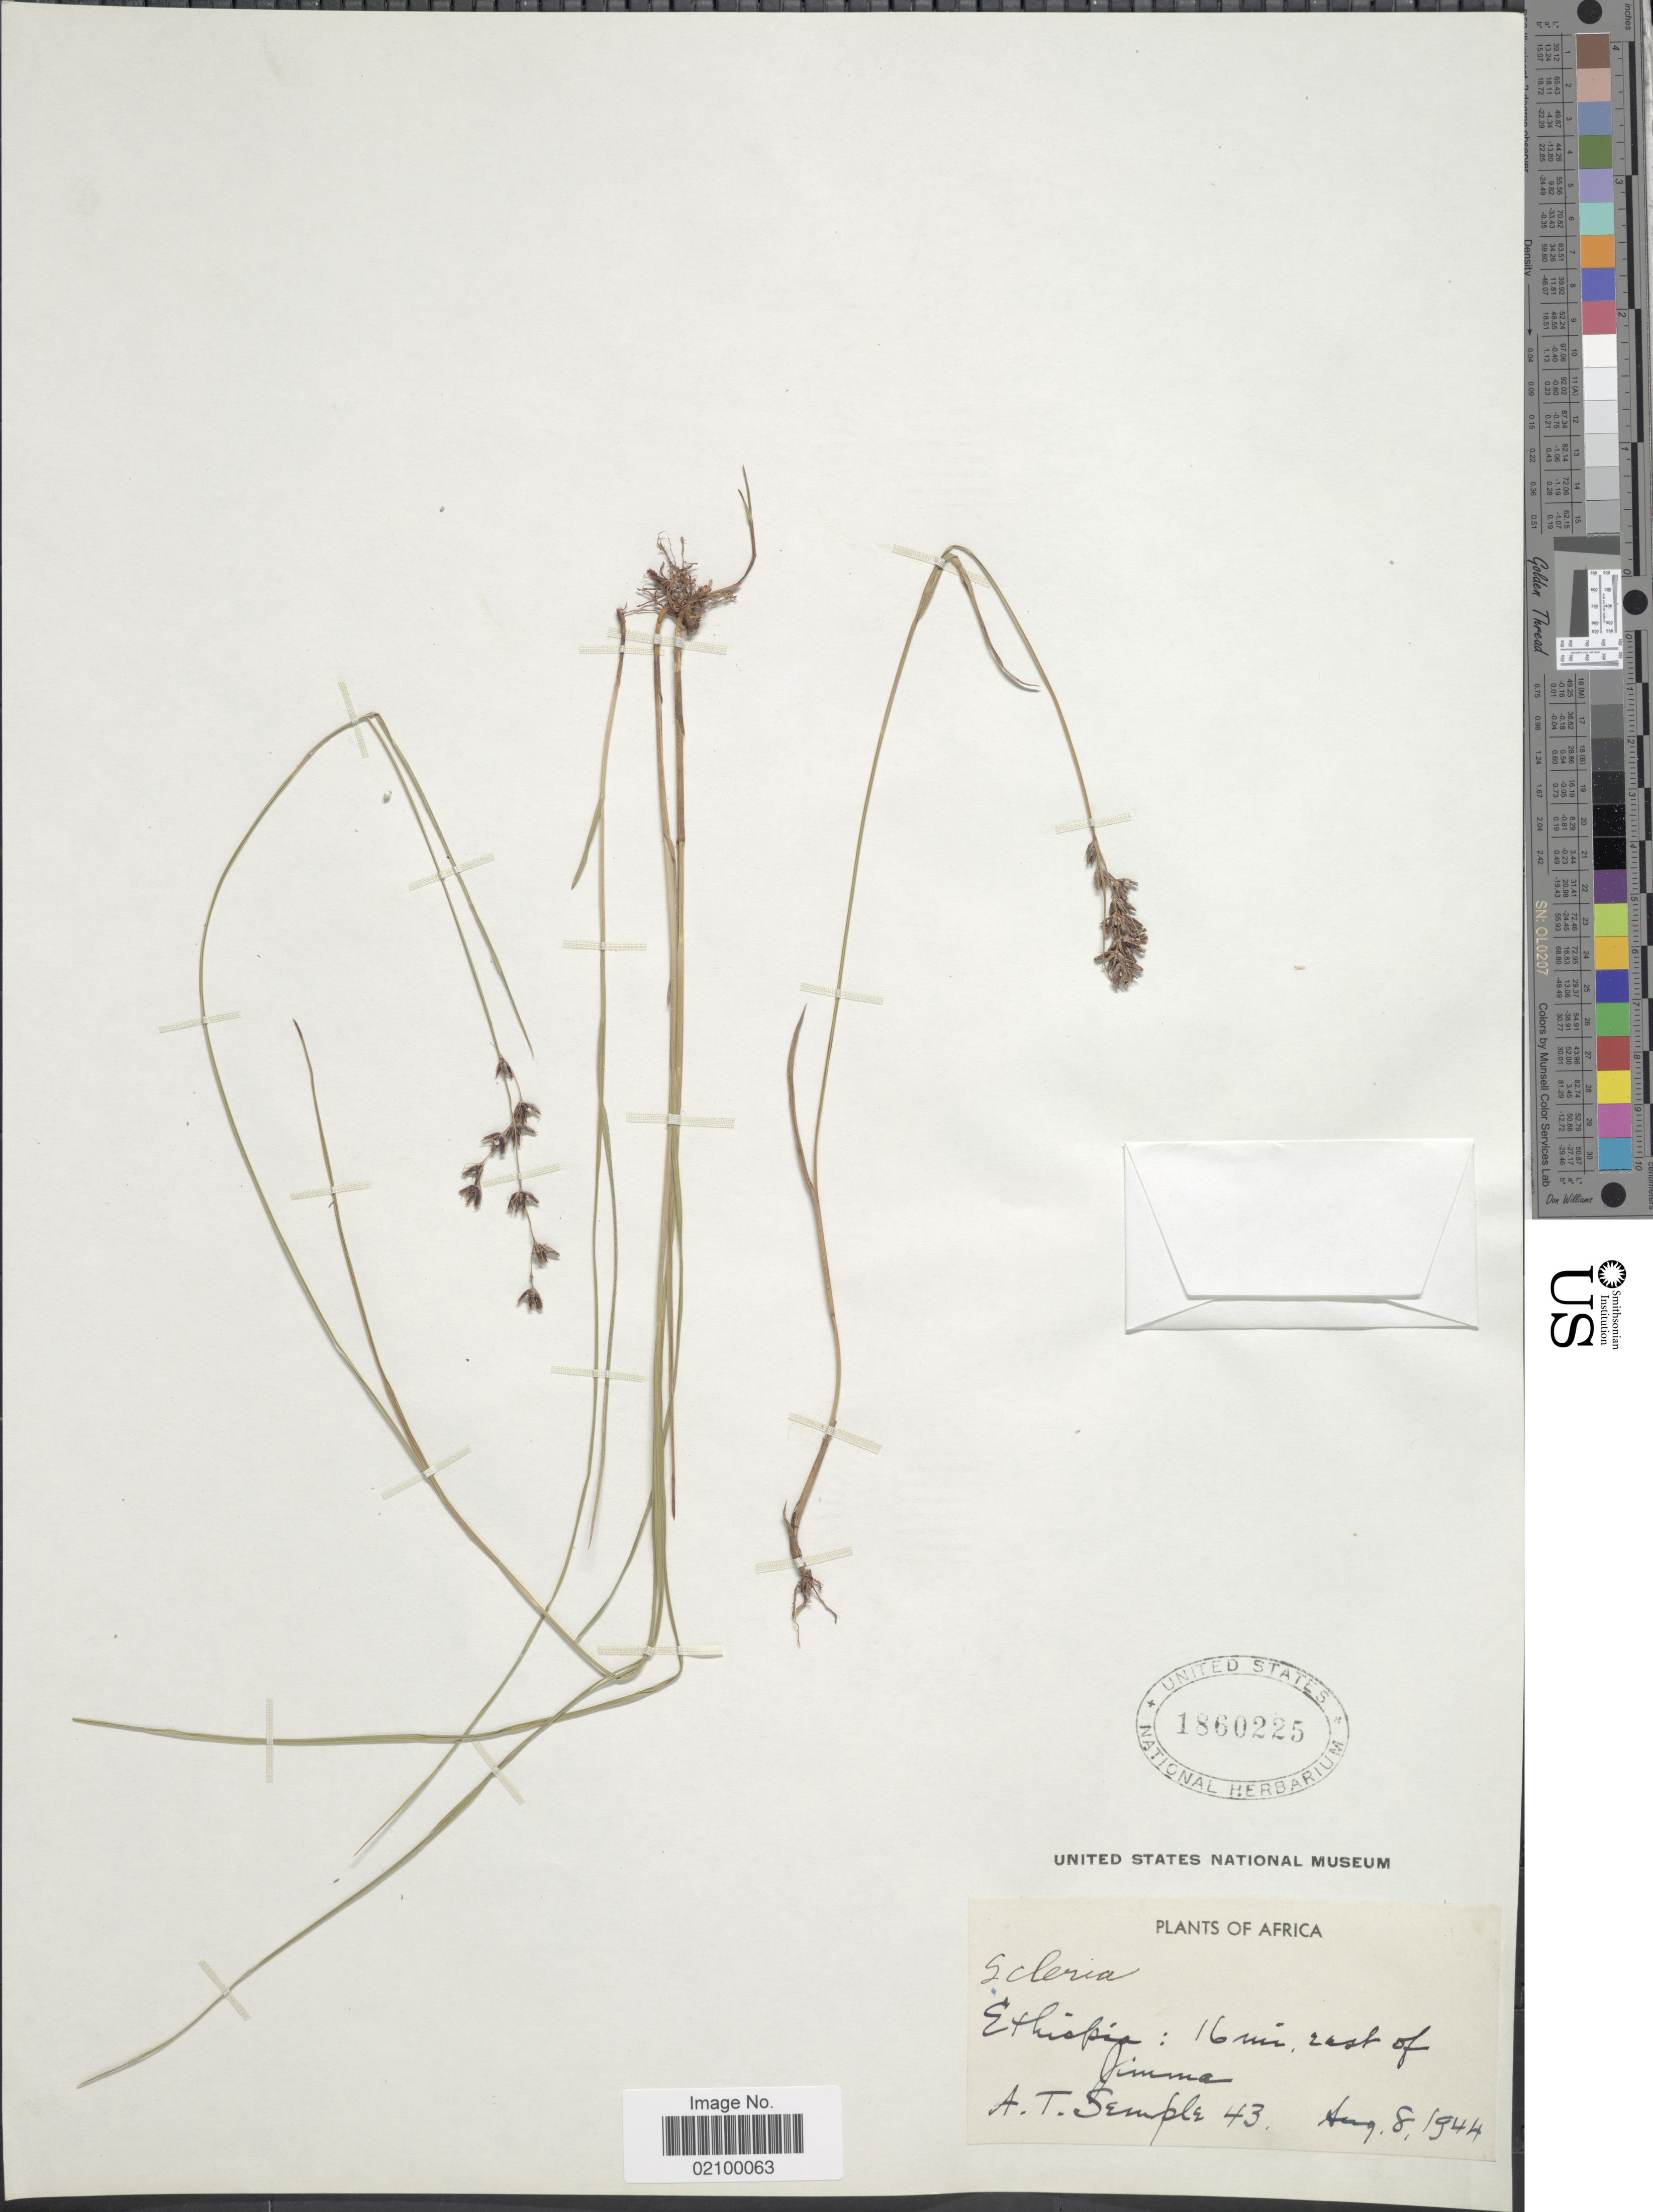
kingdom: Plantae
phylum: Tracheophyta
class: Liliopsida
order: Poales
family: Cyperaceae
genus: Scleria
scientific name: Scleria sp.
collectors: A. Semple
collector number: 43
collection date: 1944-08-08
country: Ethiopia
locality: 16 mi. east of Jimma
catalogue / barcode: US 1860225